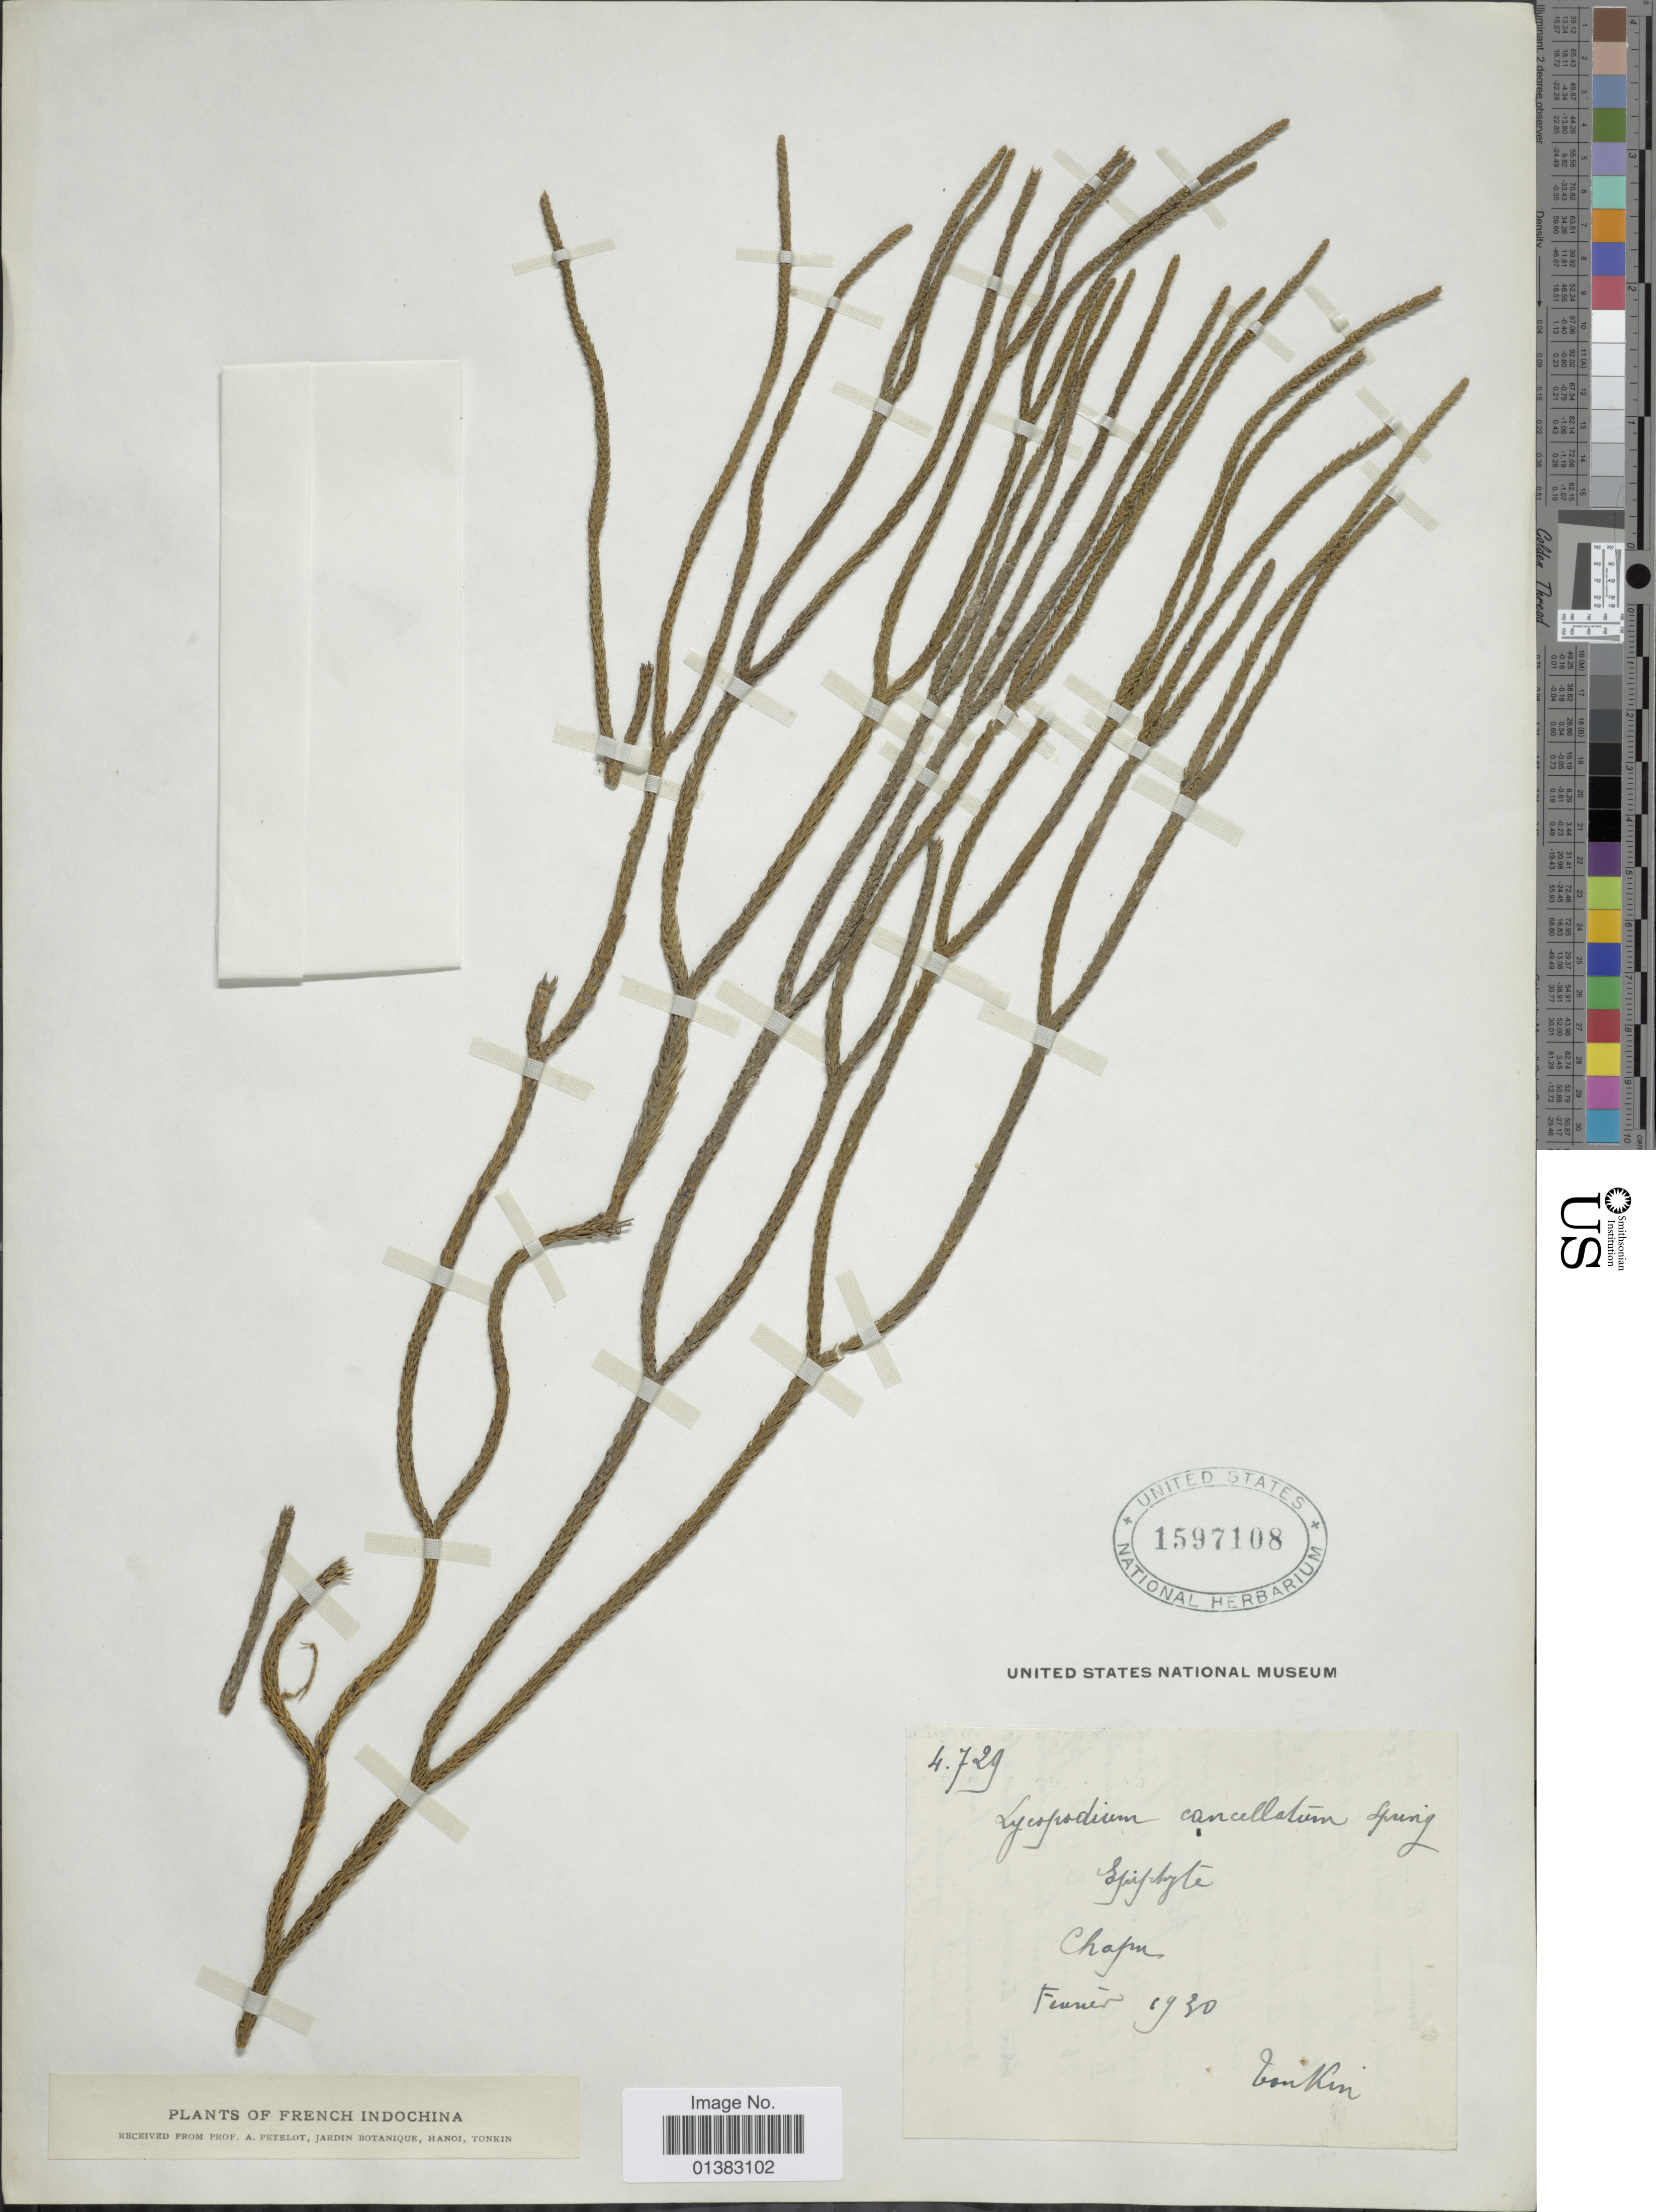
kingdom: Plantae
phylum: Tracheophyta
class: Lycopodiopsida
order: Lycopodiales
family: Lycopodiaceae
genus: Phlegmariurus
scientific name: Phlegmariurus cancellatus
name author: (Spring) Ching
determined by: Field, A. R.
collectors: A. Petelot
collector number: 4729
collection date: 1930-02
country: Vietnam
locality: Tonkin. Chapu, French Indochina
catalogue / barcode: US 1597108